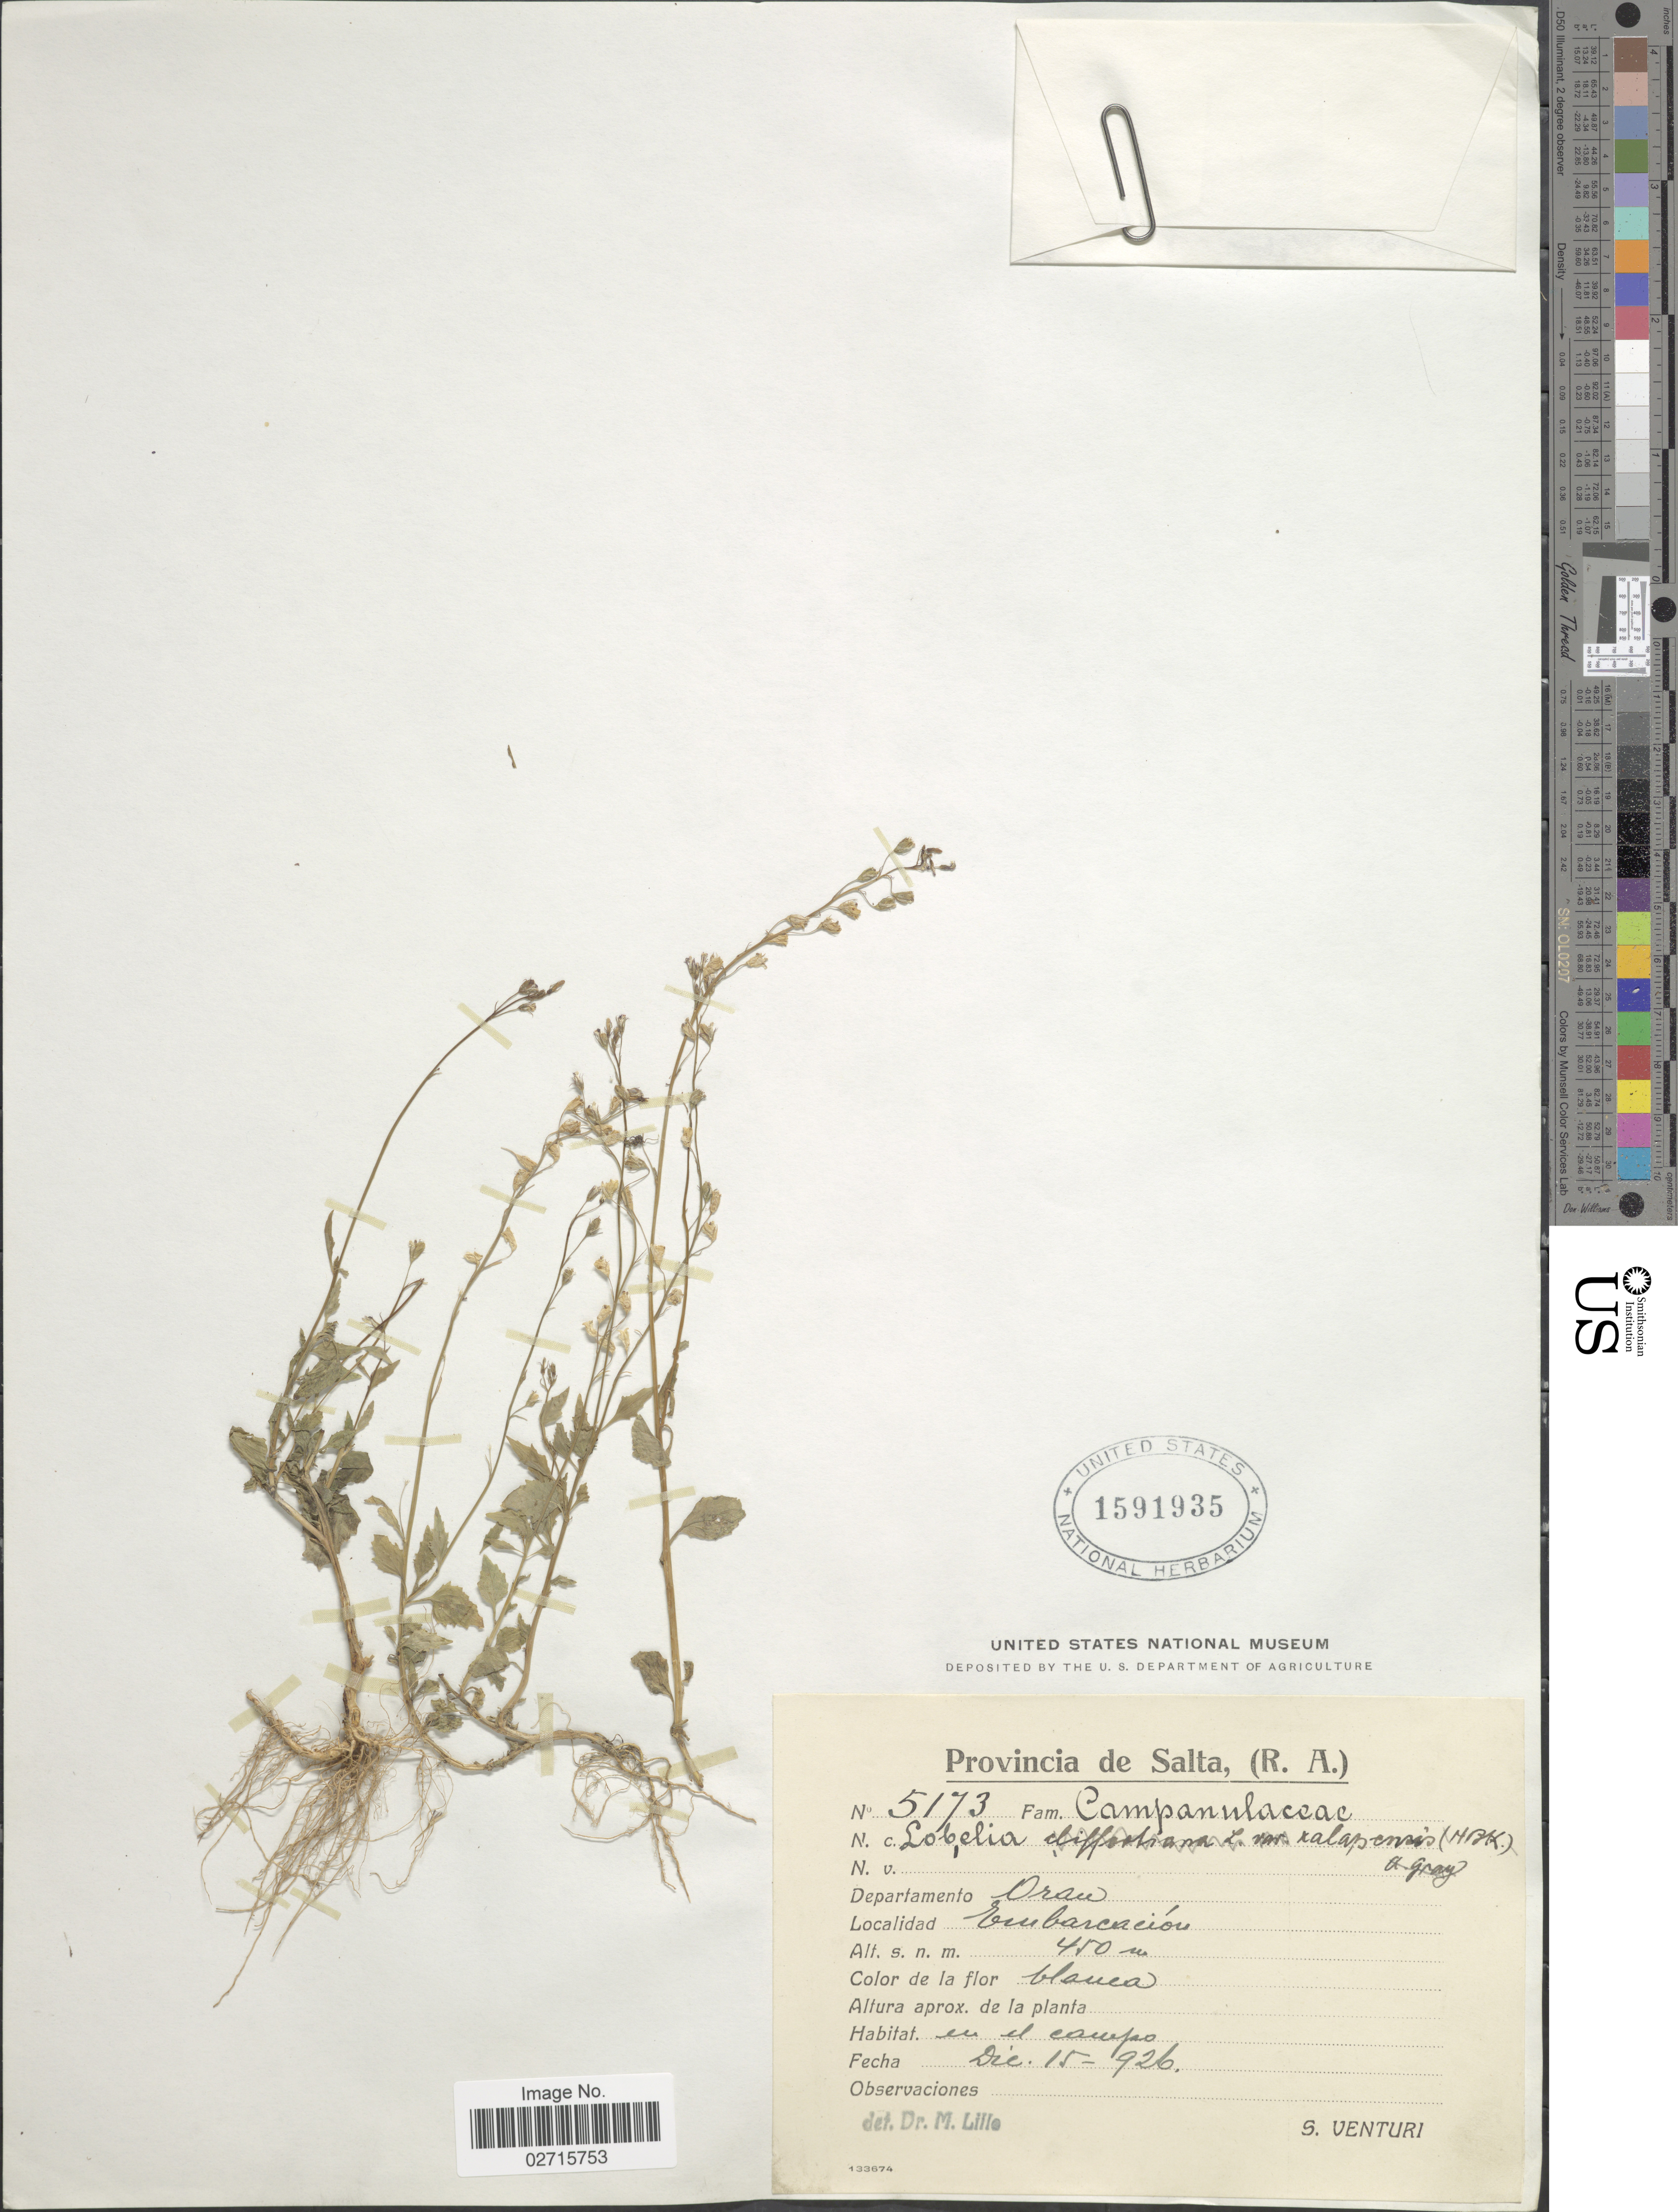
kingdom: Plantae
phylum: Tracheophyta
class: Magnoliopsida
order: Asterales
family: Campanulaceae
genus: Lobelia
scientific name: Lobelia xalapensis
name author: Kunth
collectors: S. Venturi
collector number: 5173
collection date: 1926-12-15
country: Argentina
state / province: Salta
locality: Provincia de Salta, (R.A.), Departamento Oran, Embarcacion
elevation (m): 450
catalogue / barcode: US 1591935